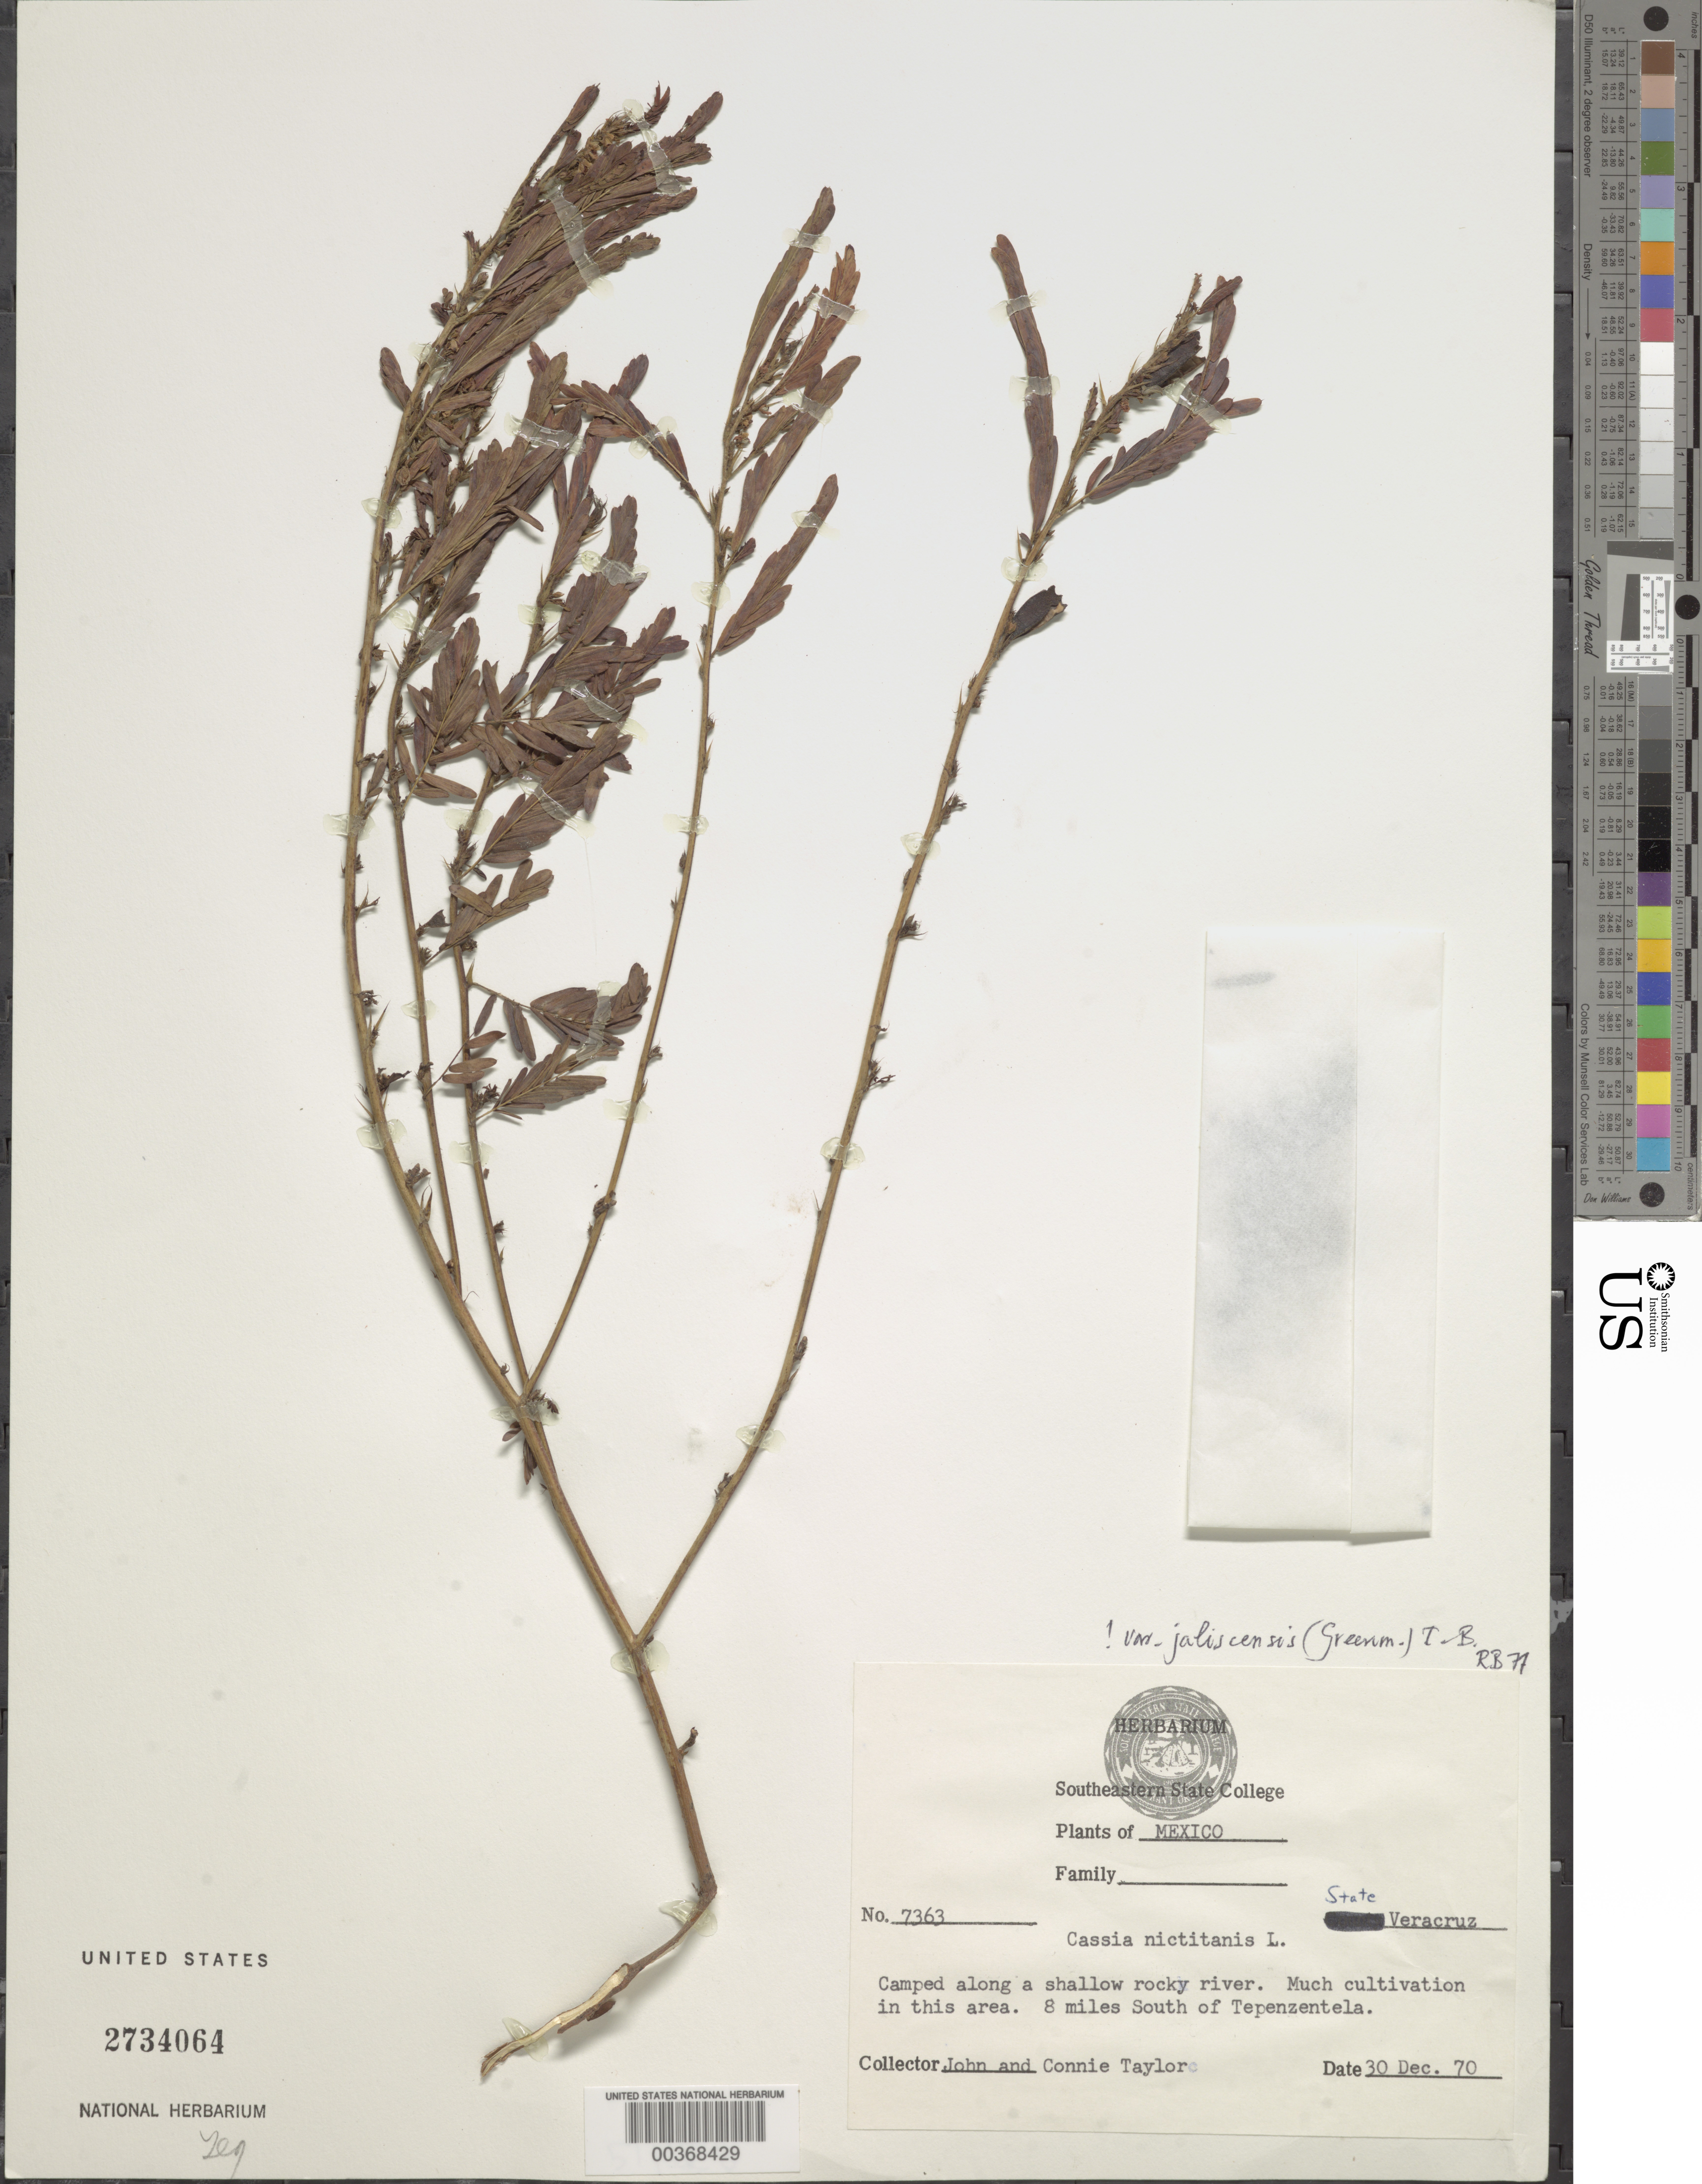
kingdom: Plantae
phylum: Tracheophyta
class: Magnoliopsida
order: Fabales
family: Fabaceae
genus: Chamaecrista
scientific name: Chamaecrista nictitans var. jaliscensis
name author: (Greenm.) H.S. Irwin & Barneby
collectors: J. Taylor & C. Taylor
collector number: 7363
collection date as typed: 30 Dec 1970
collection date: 1970-12-30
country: Mexico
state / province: Veracruz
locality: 8 mi S of Tepenzentela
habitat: Along a shallow rocky river; much cultivation in area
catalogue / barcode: US 2734064